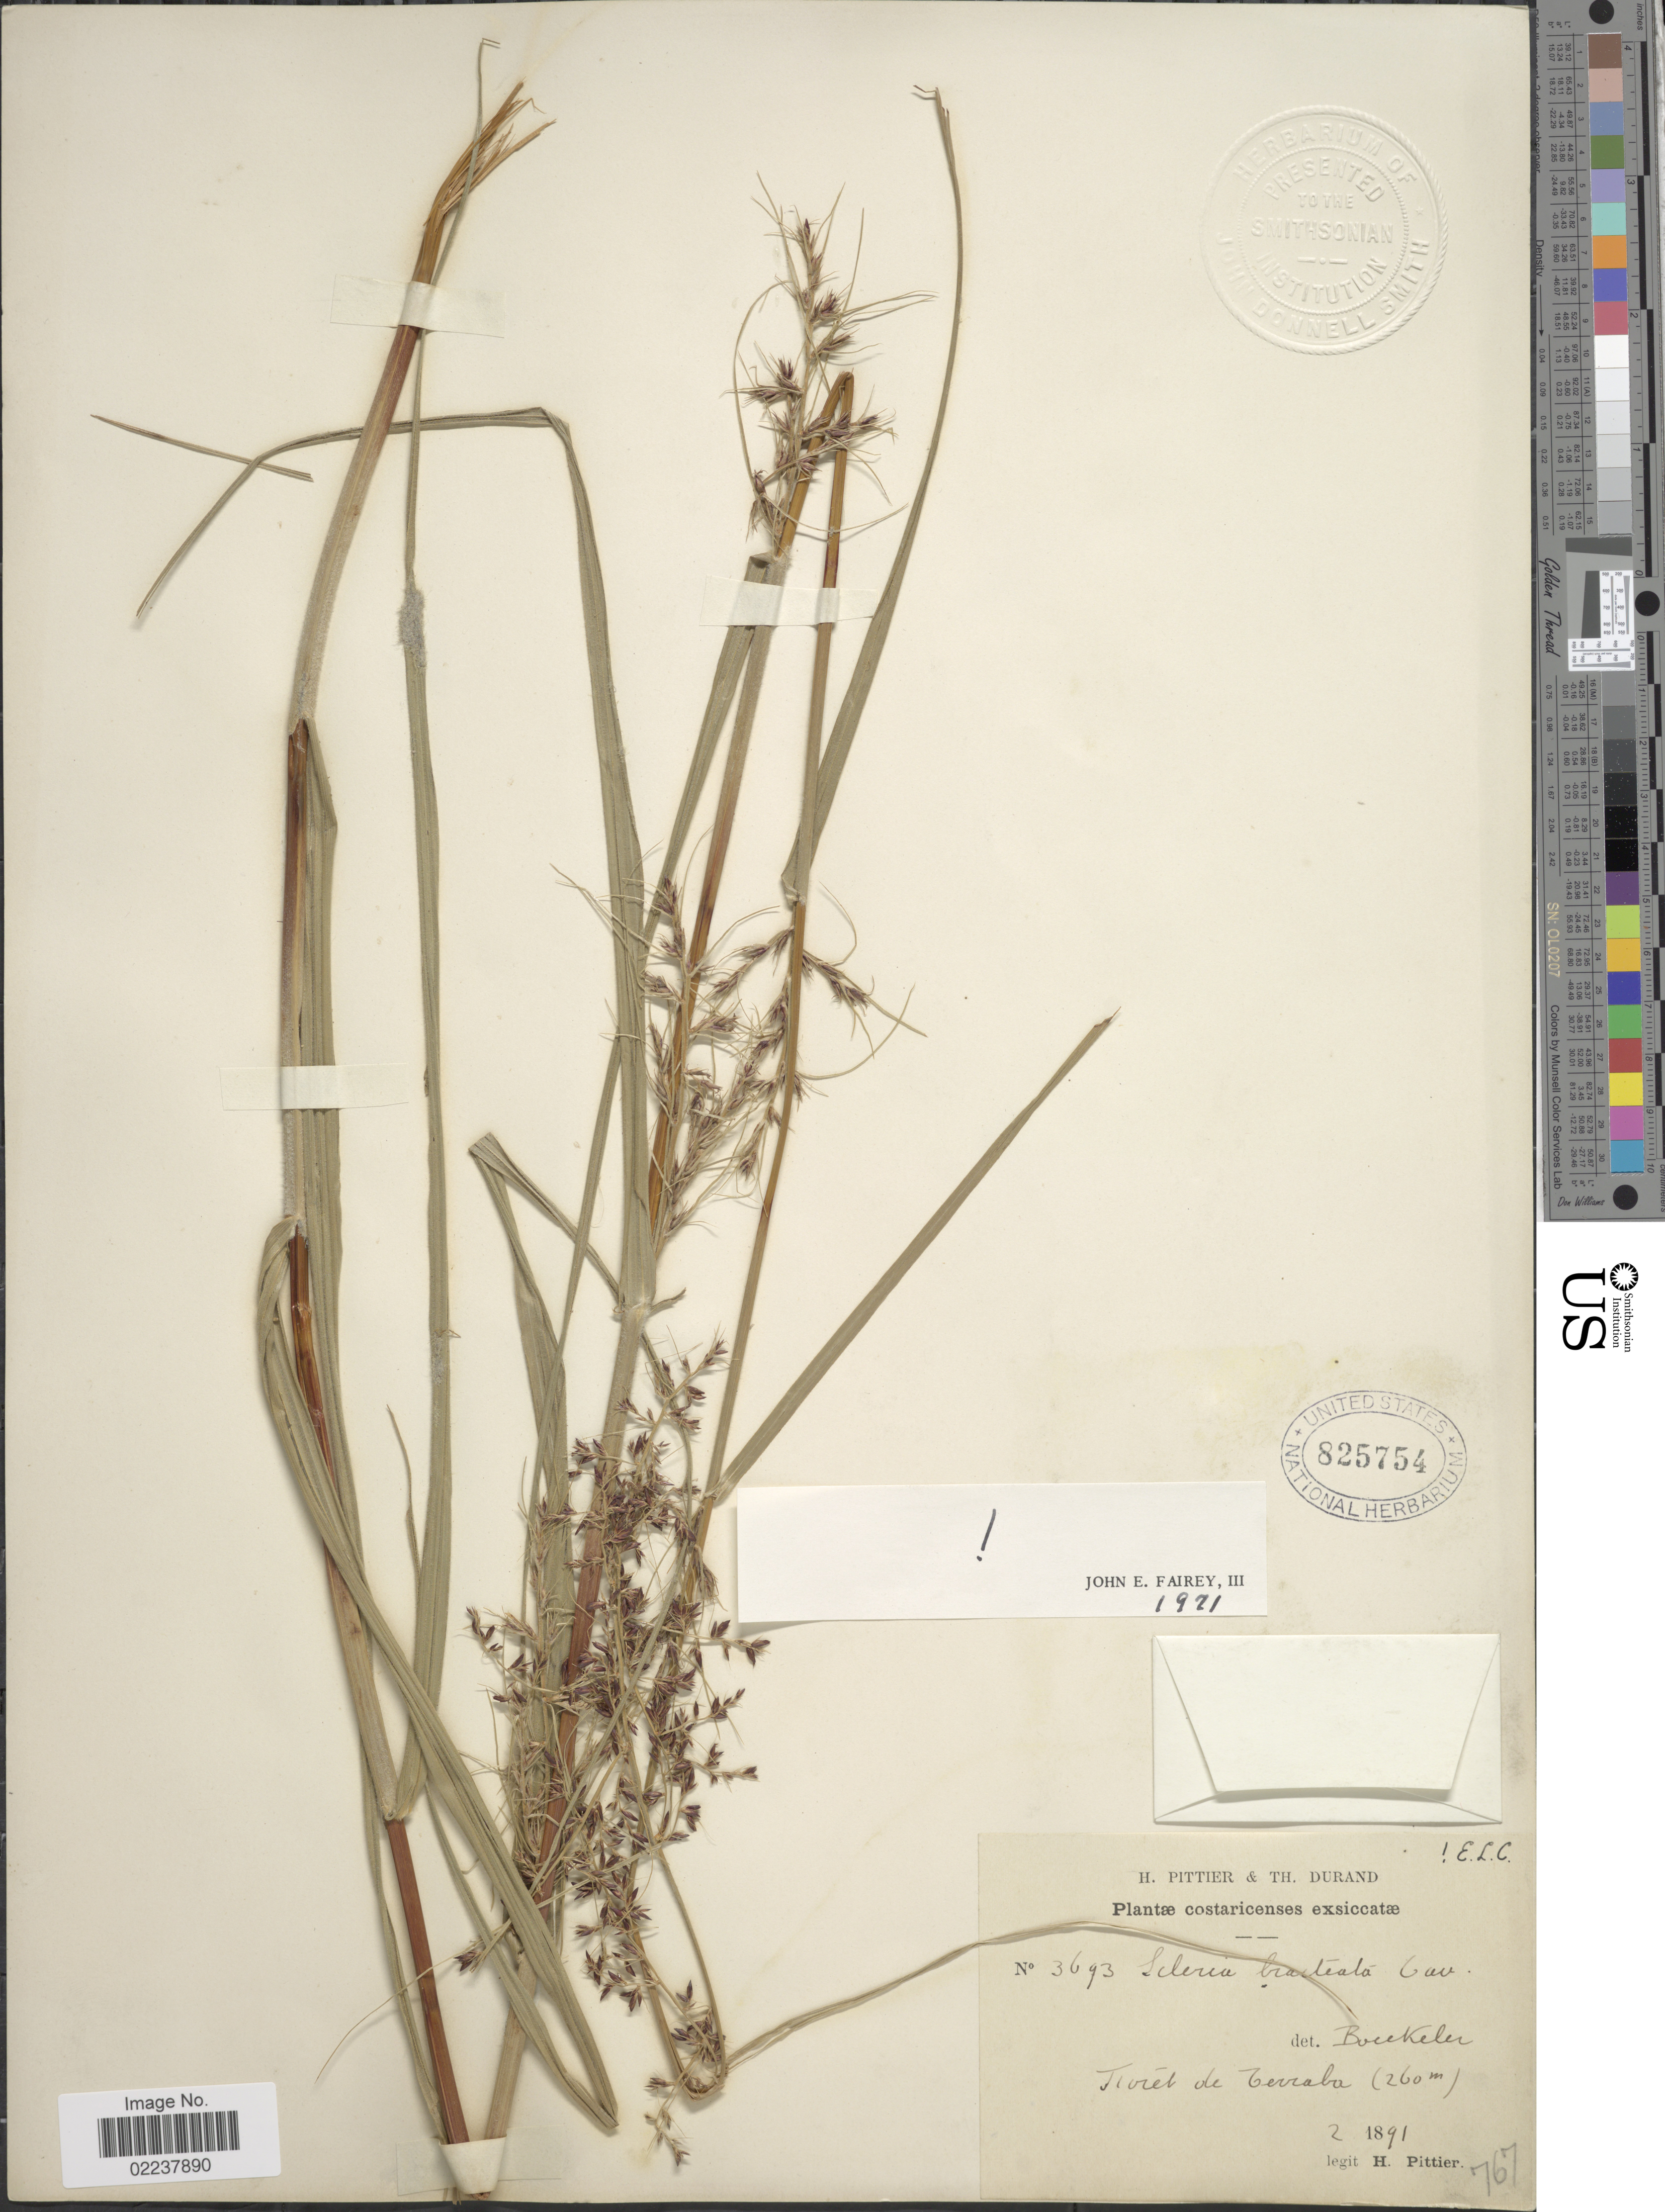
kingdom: Plantae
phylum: Tracheophyta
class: Liliopsida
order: Poales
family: Cyperaceae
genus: Scleria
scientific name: Scleria bracteata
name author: Cav.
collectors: H. F. Pittier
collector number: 3693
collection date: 1891-02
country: Costa Rica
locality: Foret de Terraba [forest of Terraba]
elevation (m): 260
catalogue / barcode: US 825754